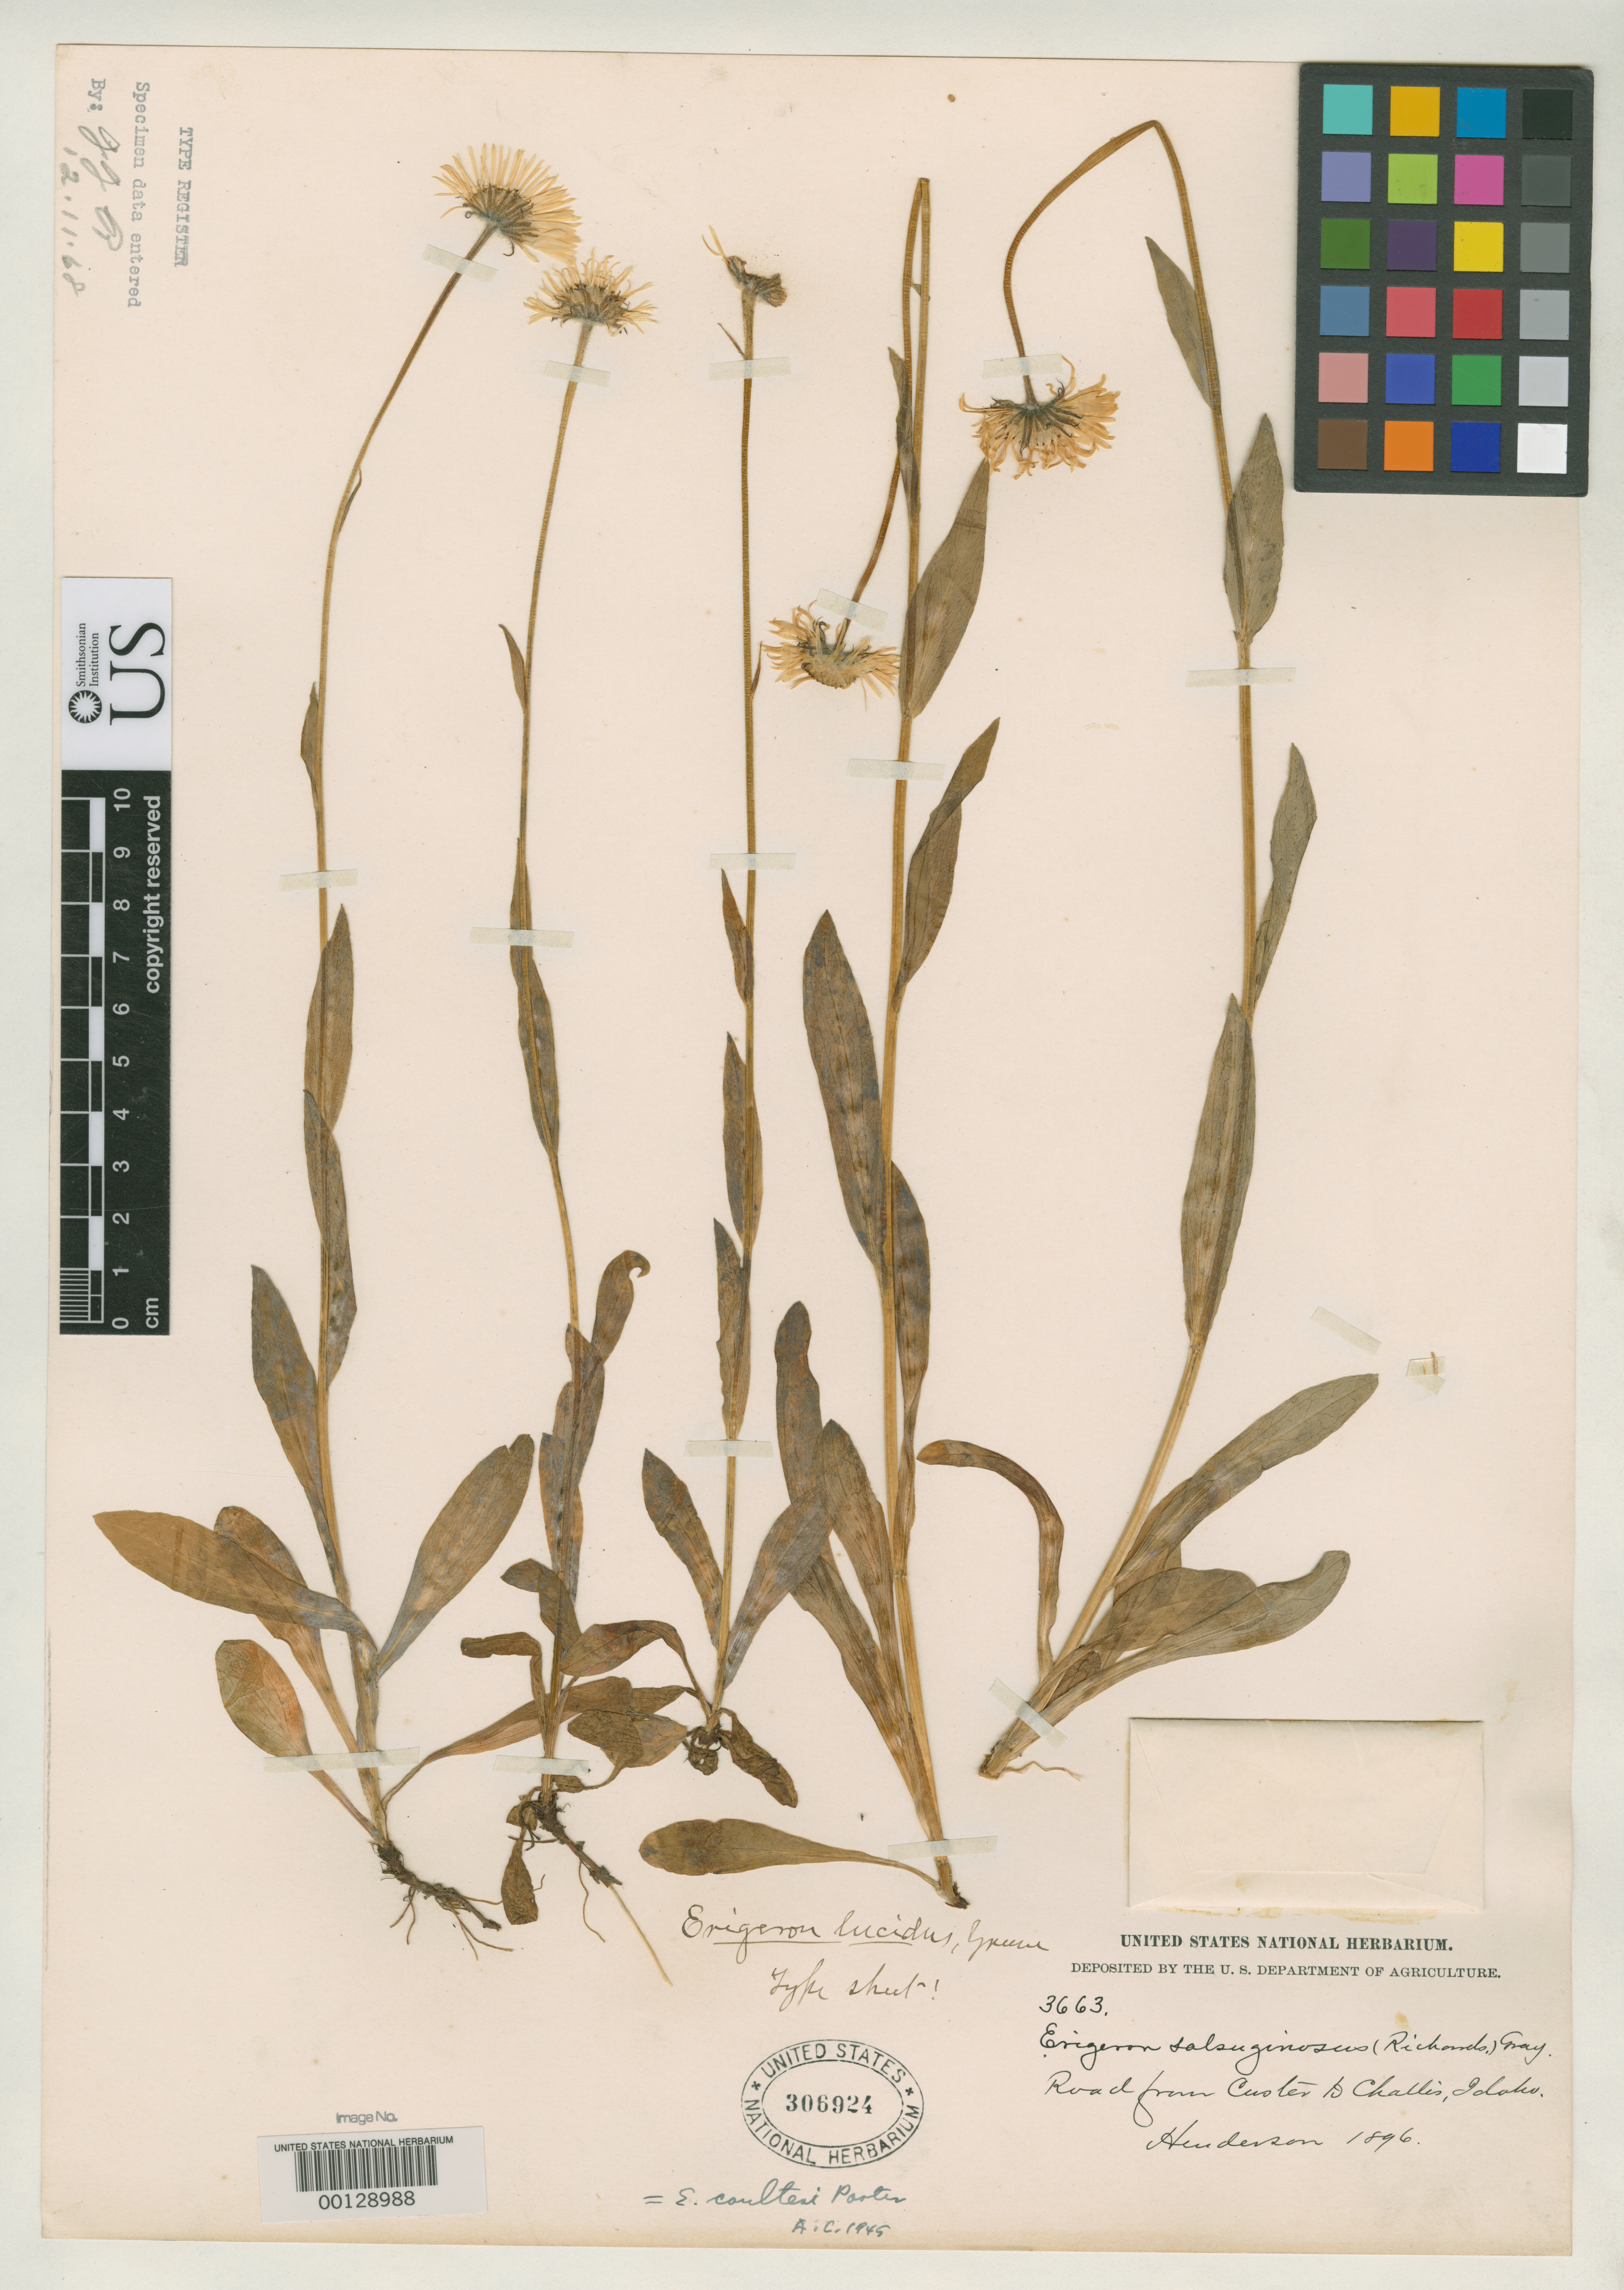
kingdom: Plantae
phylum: Tracheophyta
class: Magnoliopsida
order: Asterales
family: Asteraceae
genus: Erigeron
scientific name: Erigeron lucidus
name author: Greene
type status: Holotype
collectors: L. F. Henderson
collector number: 3663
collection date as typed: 1896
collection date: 1896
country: United States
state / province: Idaho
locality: Road from Custer to Challis.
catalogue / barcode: US 306924